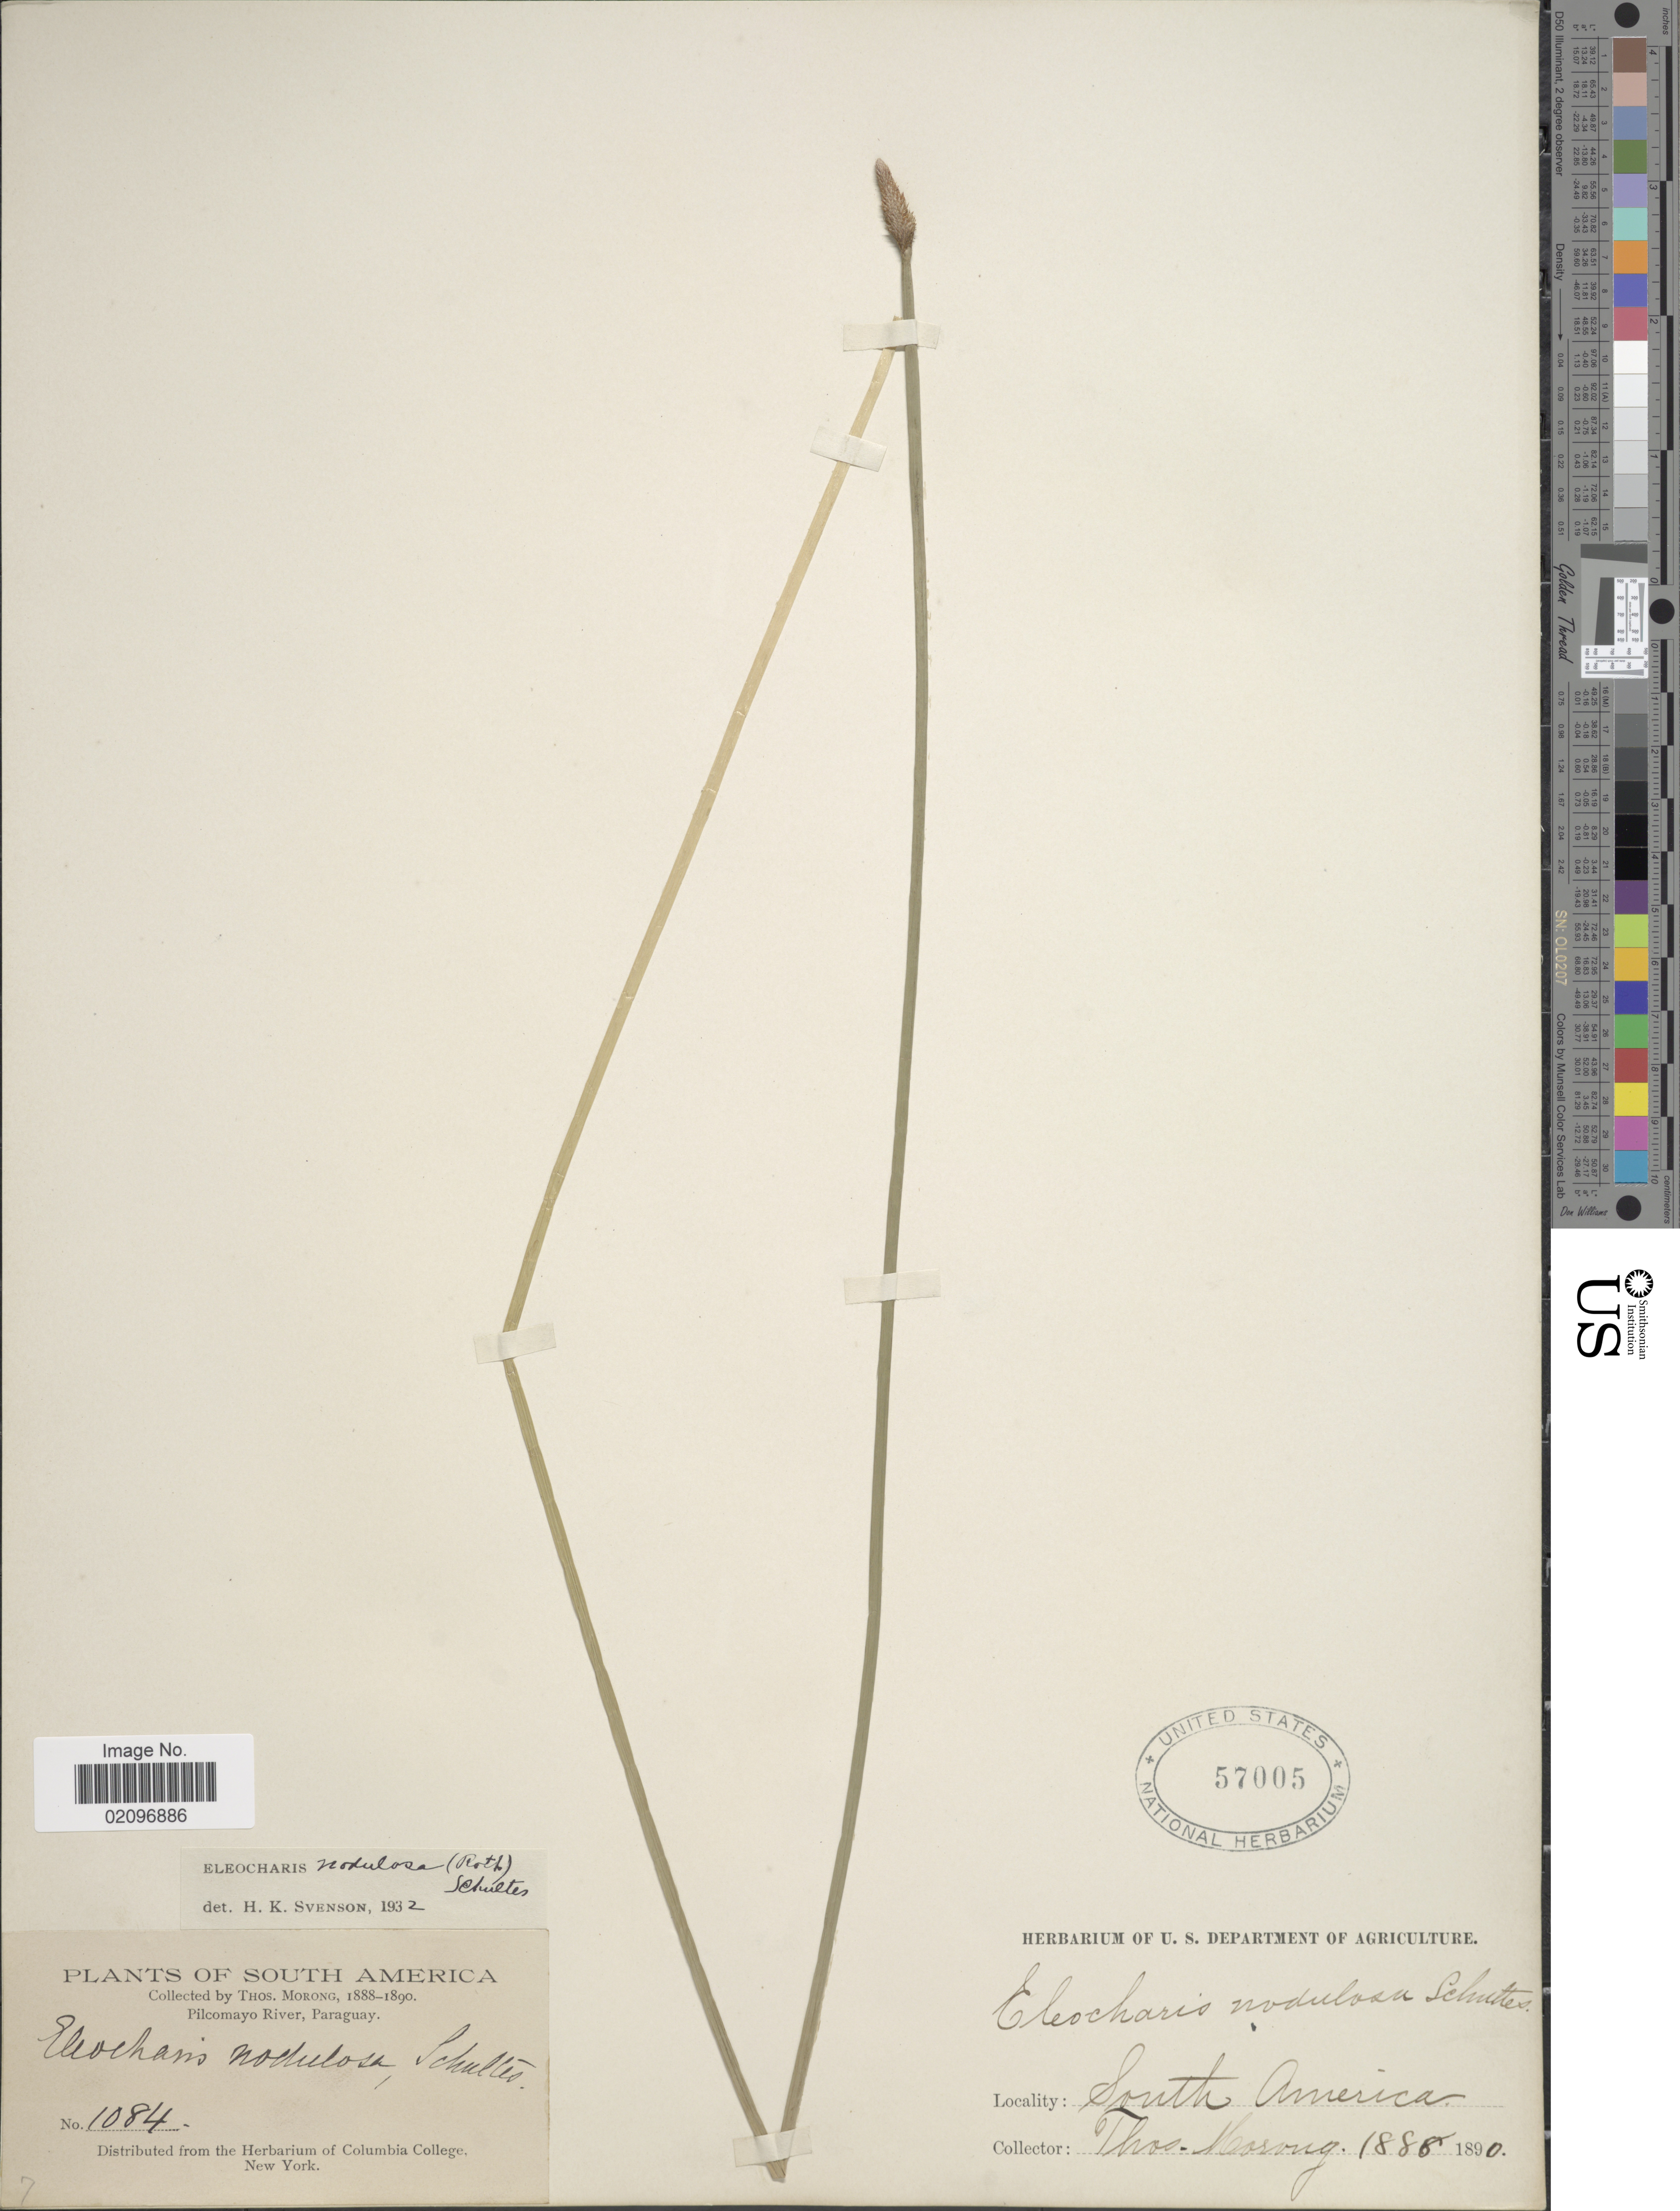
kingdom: Plantae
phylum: Tracheophyta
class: Liliopsida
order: Poales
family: Cyperaceae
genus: Eleocharis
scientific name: Eleocharis montana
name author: (Kunth) Roem. & Schult.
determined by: Strong, Mark T., (BOT), Smithsonian Institution - National Museum of Natural History (UNITED STATES)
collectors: ex herb. T. Morong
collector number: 1084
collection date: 1888/1890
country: Paraguay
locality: South America, Pilcomayo River.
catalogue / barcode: US 57005